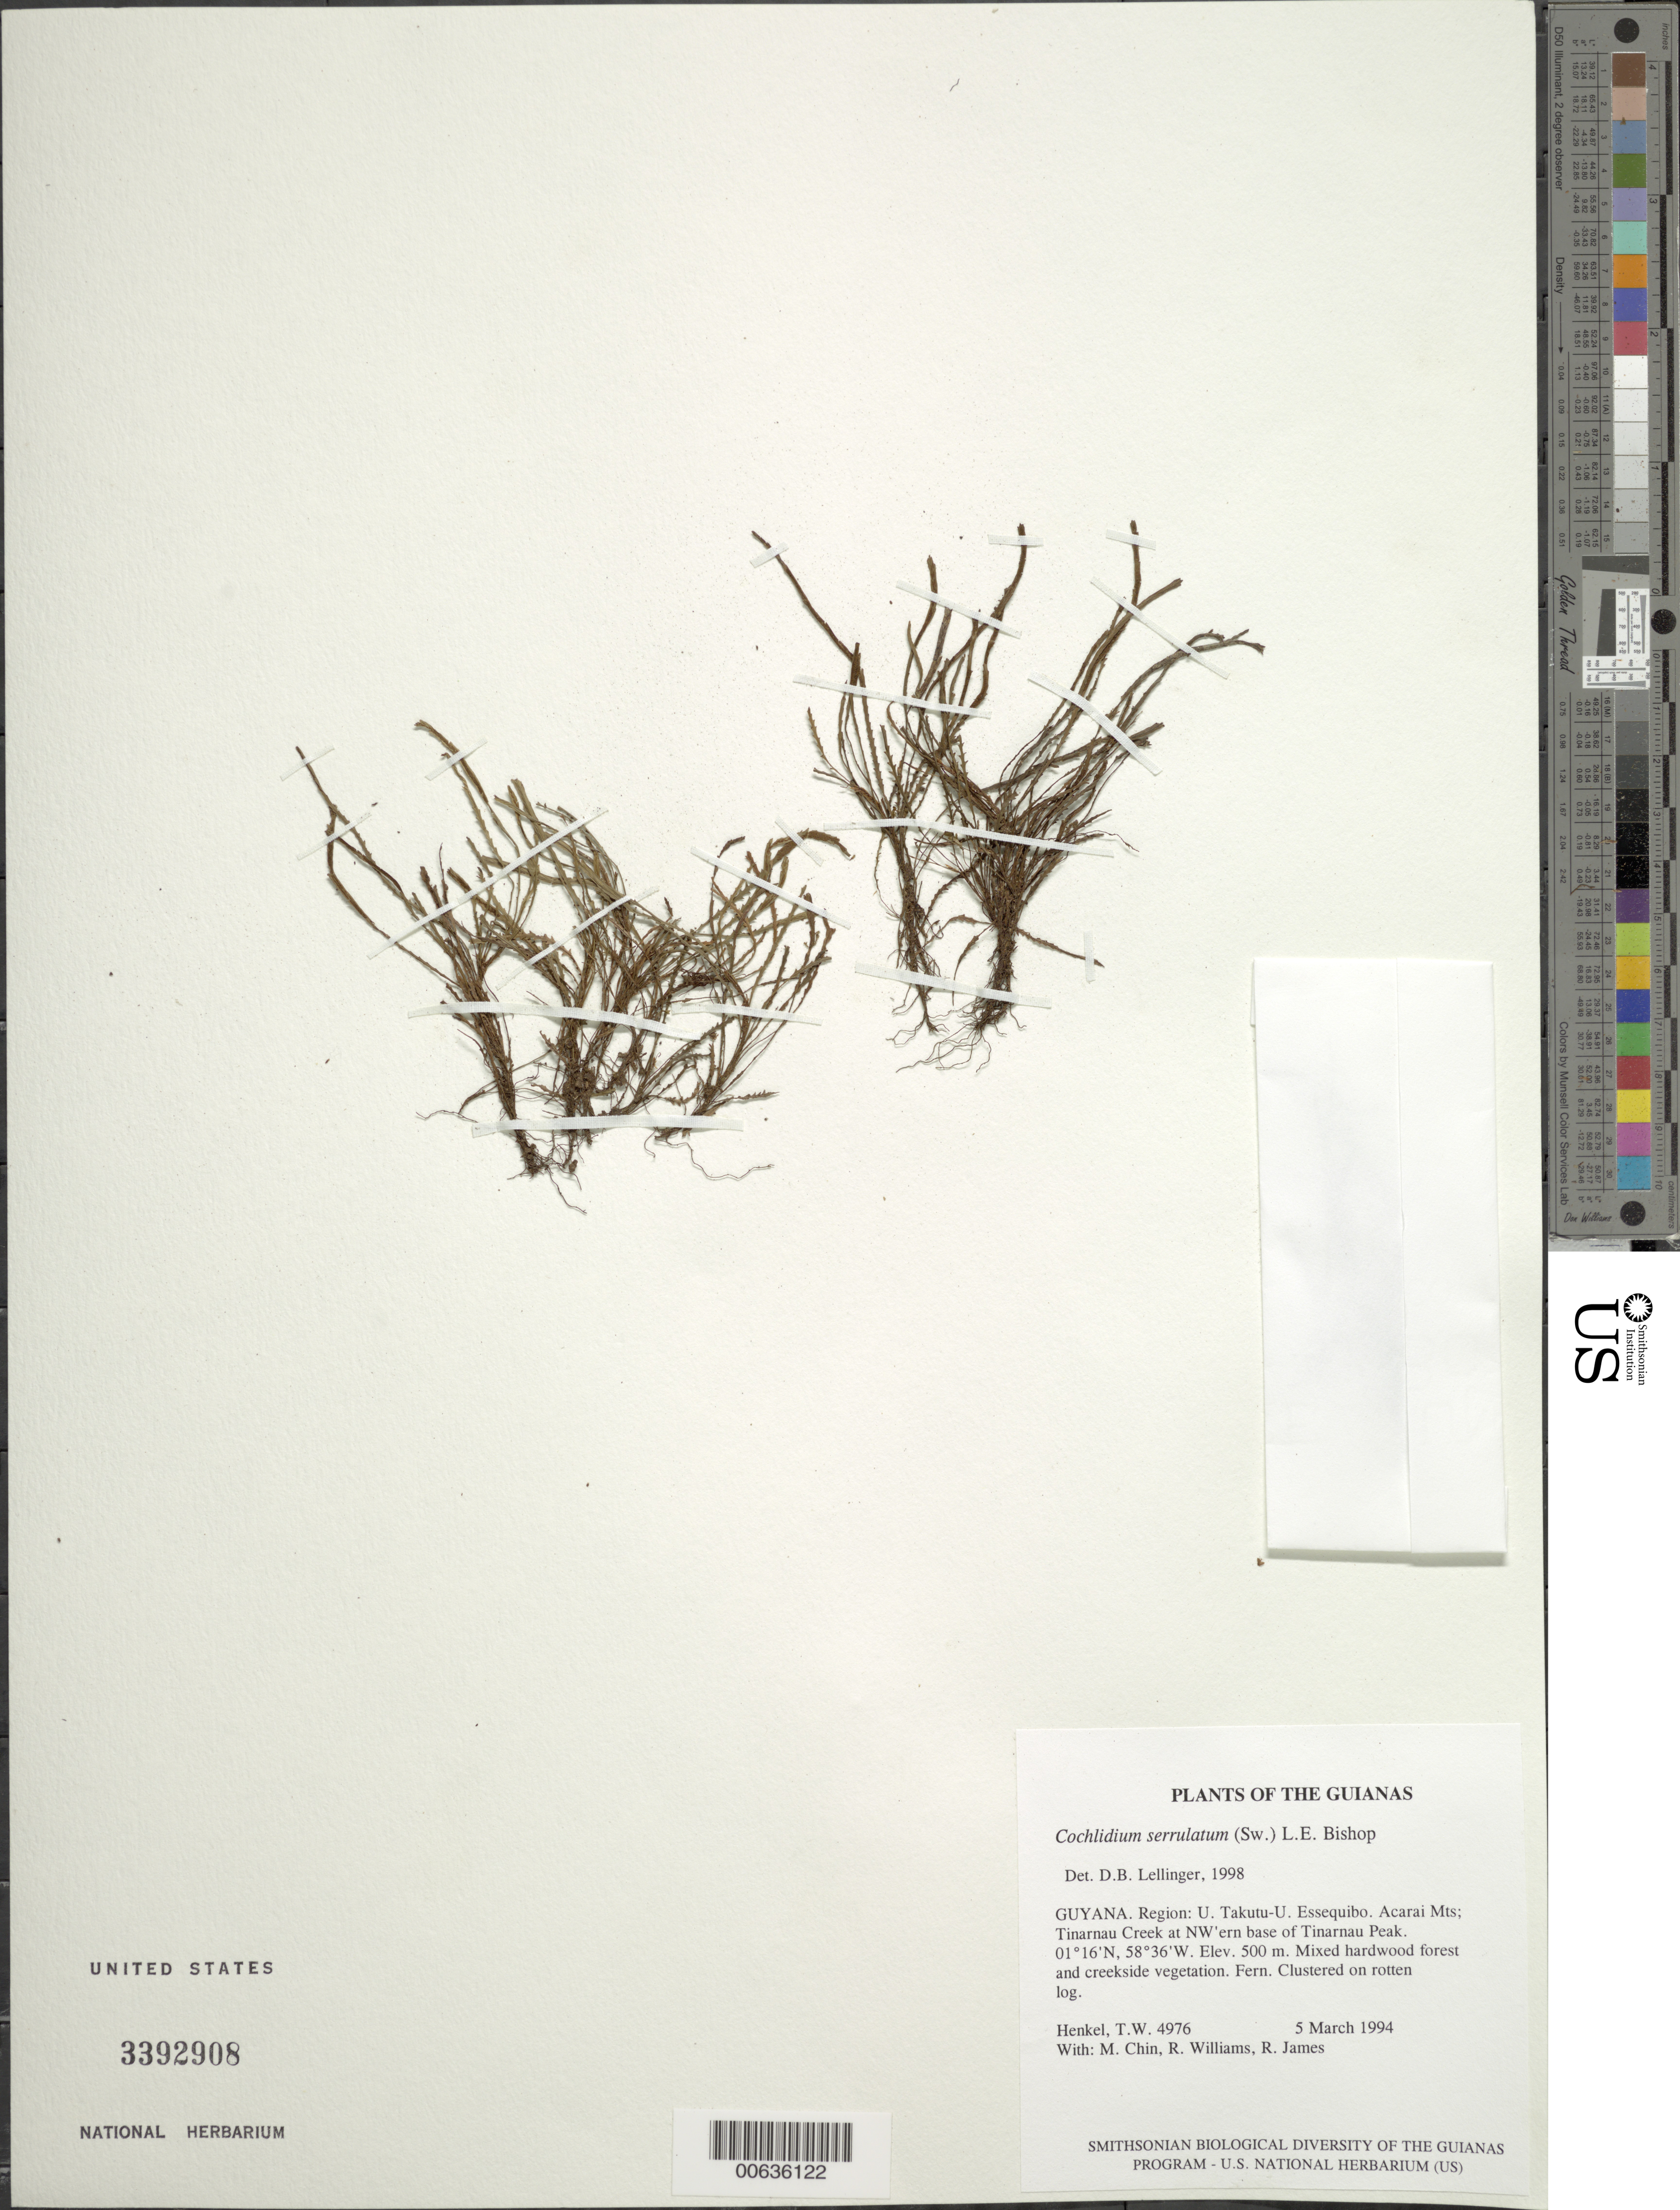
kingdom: Plantae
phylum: Tracheophyta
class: Polypodiopsida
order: Polypodiales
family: Polypodiaceae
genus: Cochlidium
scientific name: Cochlidium serrulatum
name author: (Sw.) L.E. Bishop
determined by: Lellinger, David B., (BOT), Smithsonian Institution - National Museum of Natural History (UNITED STATES)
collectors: T. Henkel, M. Chin, R. Williams & R. James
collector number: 4976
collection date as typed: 5 March 1994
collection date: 1994-03-05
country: Guyana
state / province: U. Takutu-U. Essequibo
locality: Acarai Mts; Tinarnau Creek at northwestern base of Tinarnau Peak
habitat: Mixed hardwood forest and creekside vegetation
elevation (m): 500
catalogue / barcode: US 3392908